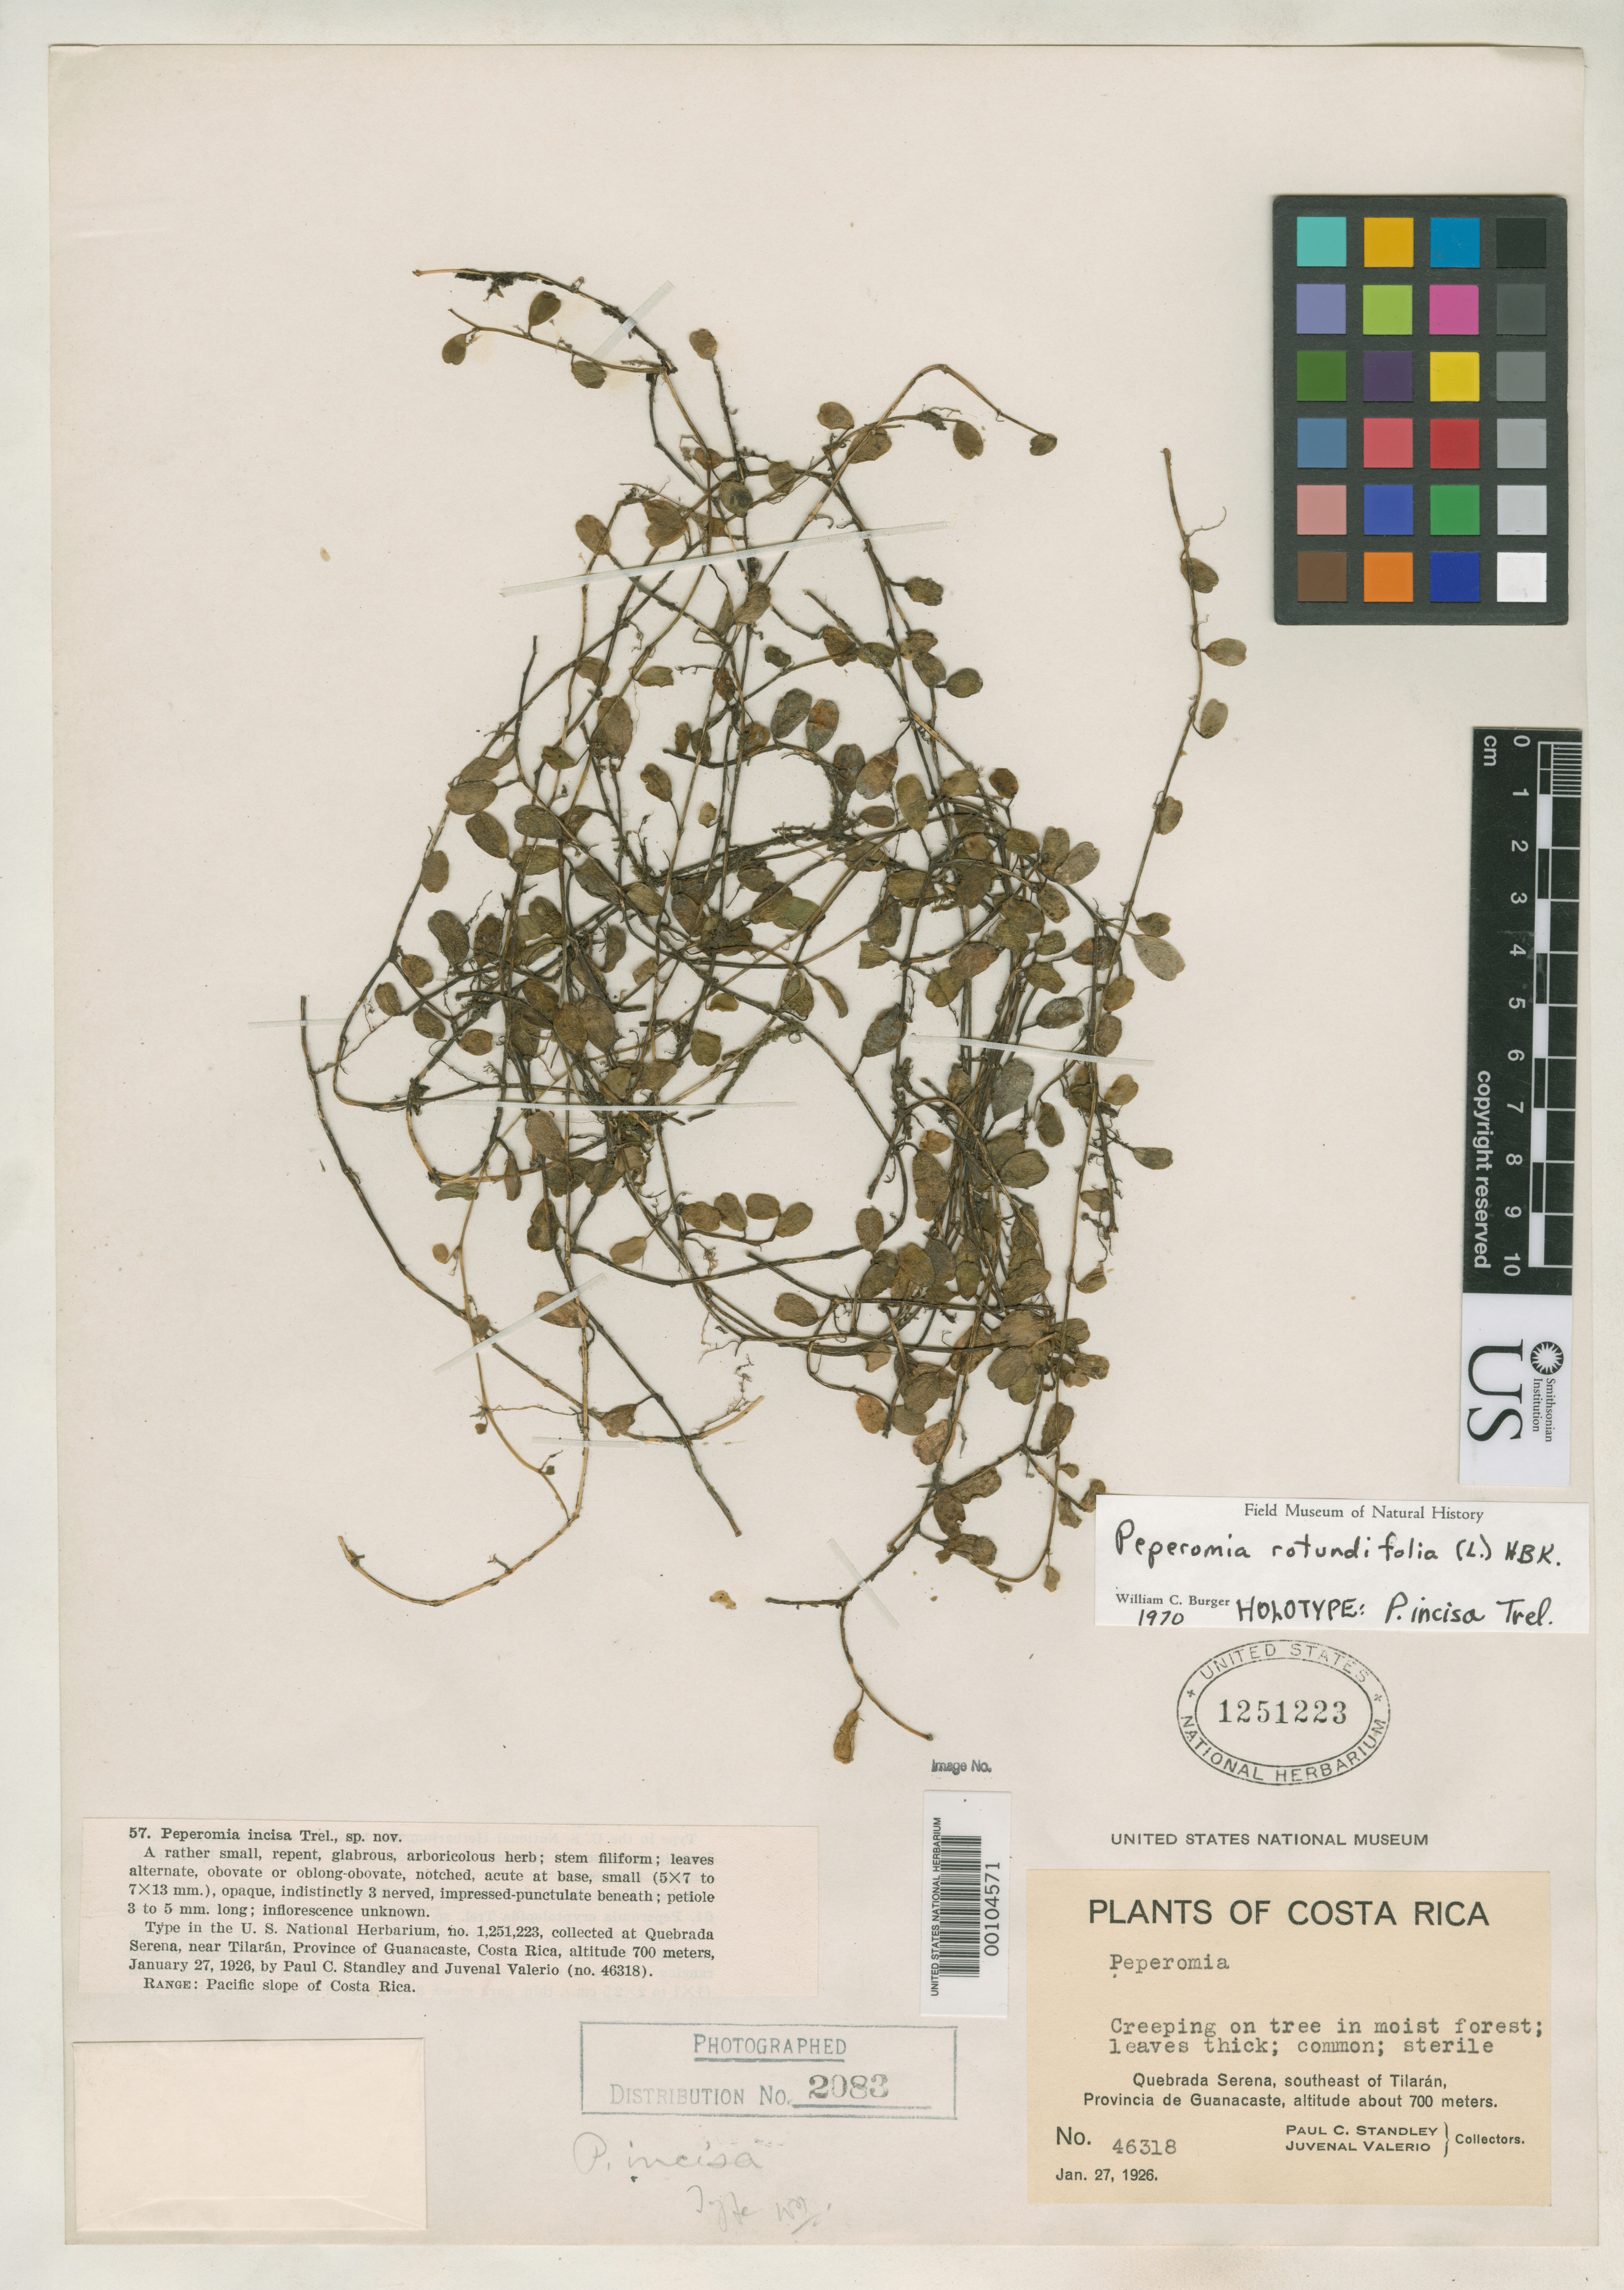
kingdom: Plantae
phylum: Tracheophyta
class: Magnoliopsida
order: Piperales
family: Piperaceae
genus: Peperomia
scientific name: Peperomia incisa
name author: Trel.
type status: Holotype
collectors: P. C. Standley & J. Valerio R.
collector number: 46318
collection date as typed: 27 Jan 1926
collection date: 1926-01-27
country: Costa Rica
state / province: Guanacaste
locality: Quebrada Serena, SE of Tilaran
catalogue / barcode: US 1251223